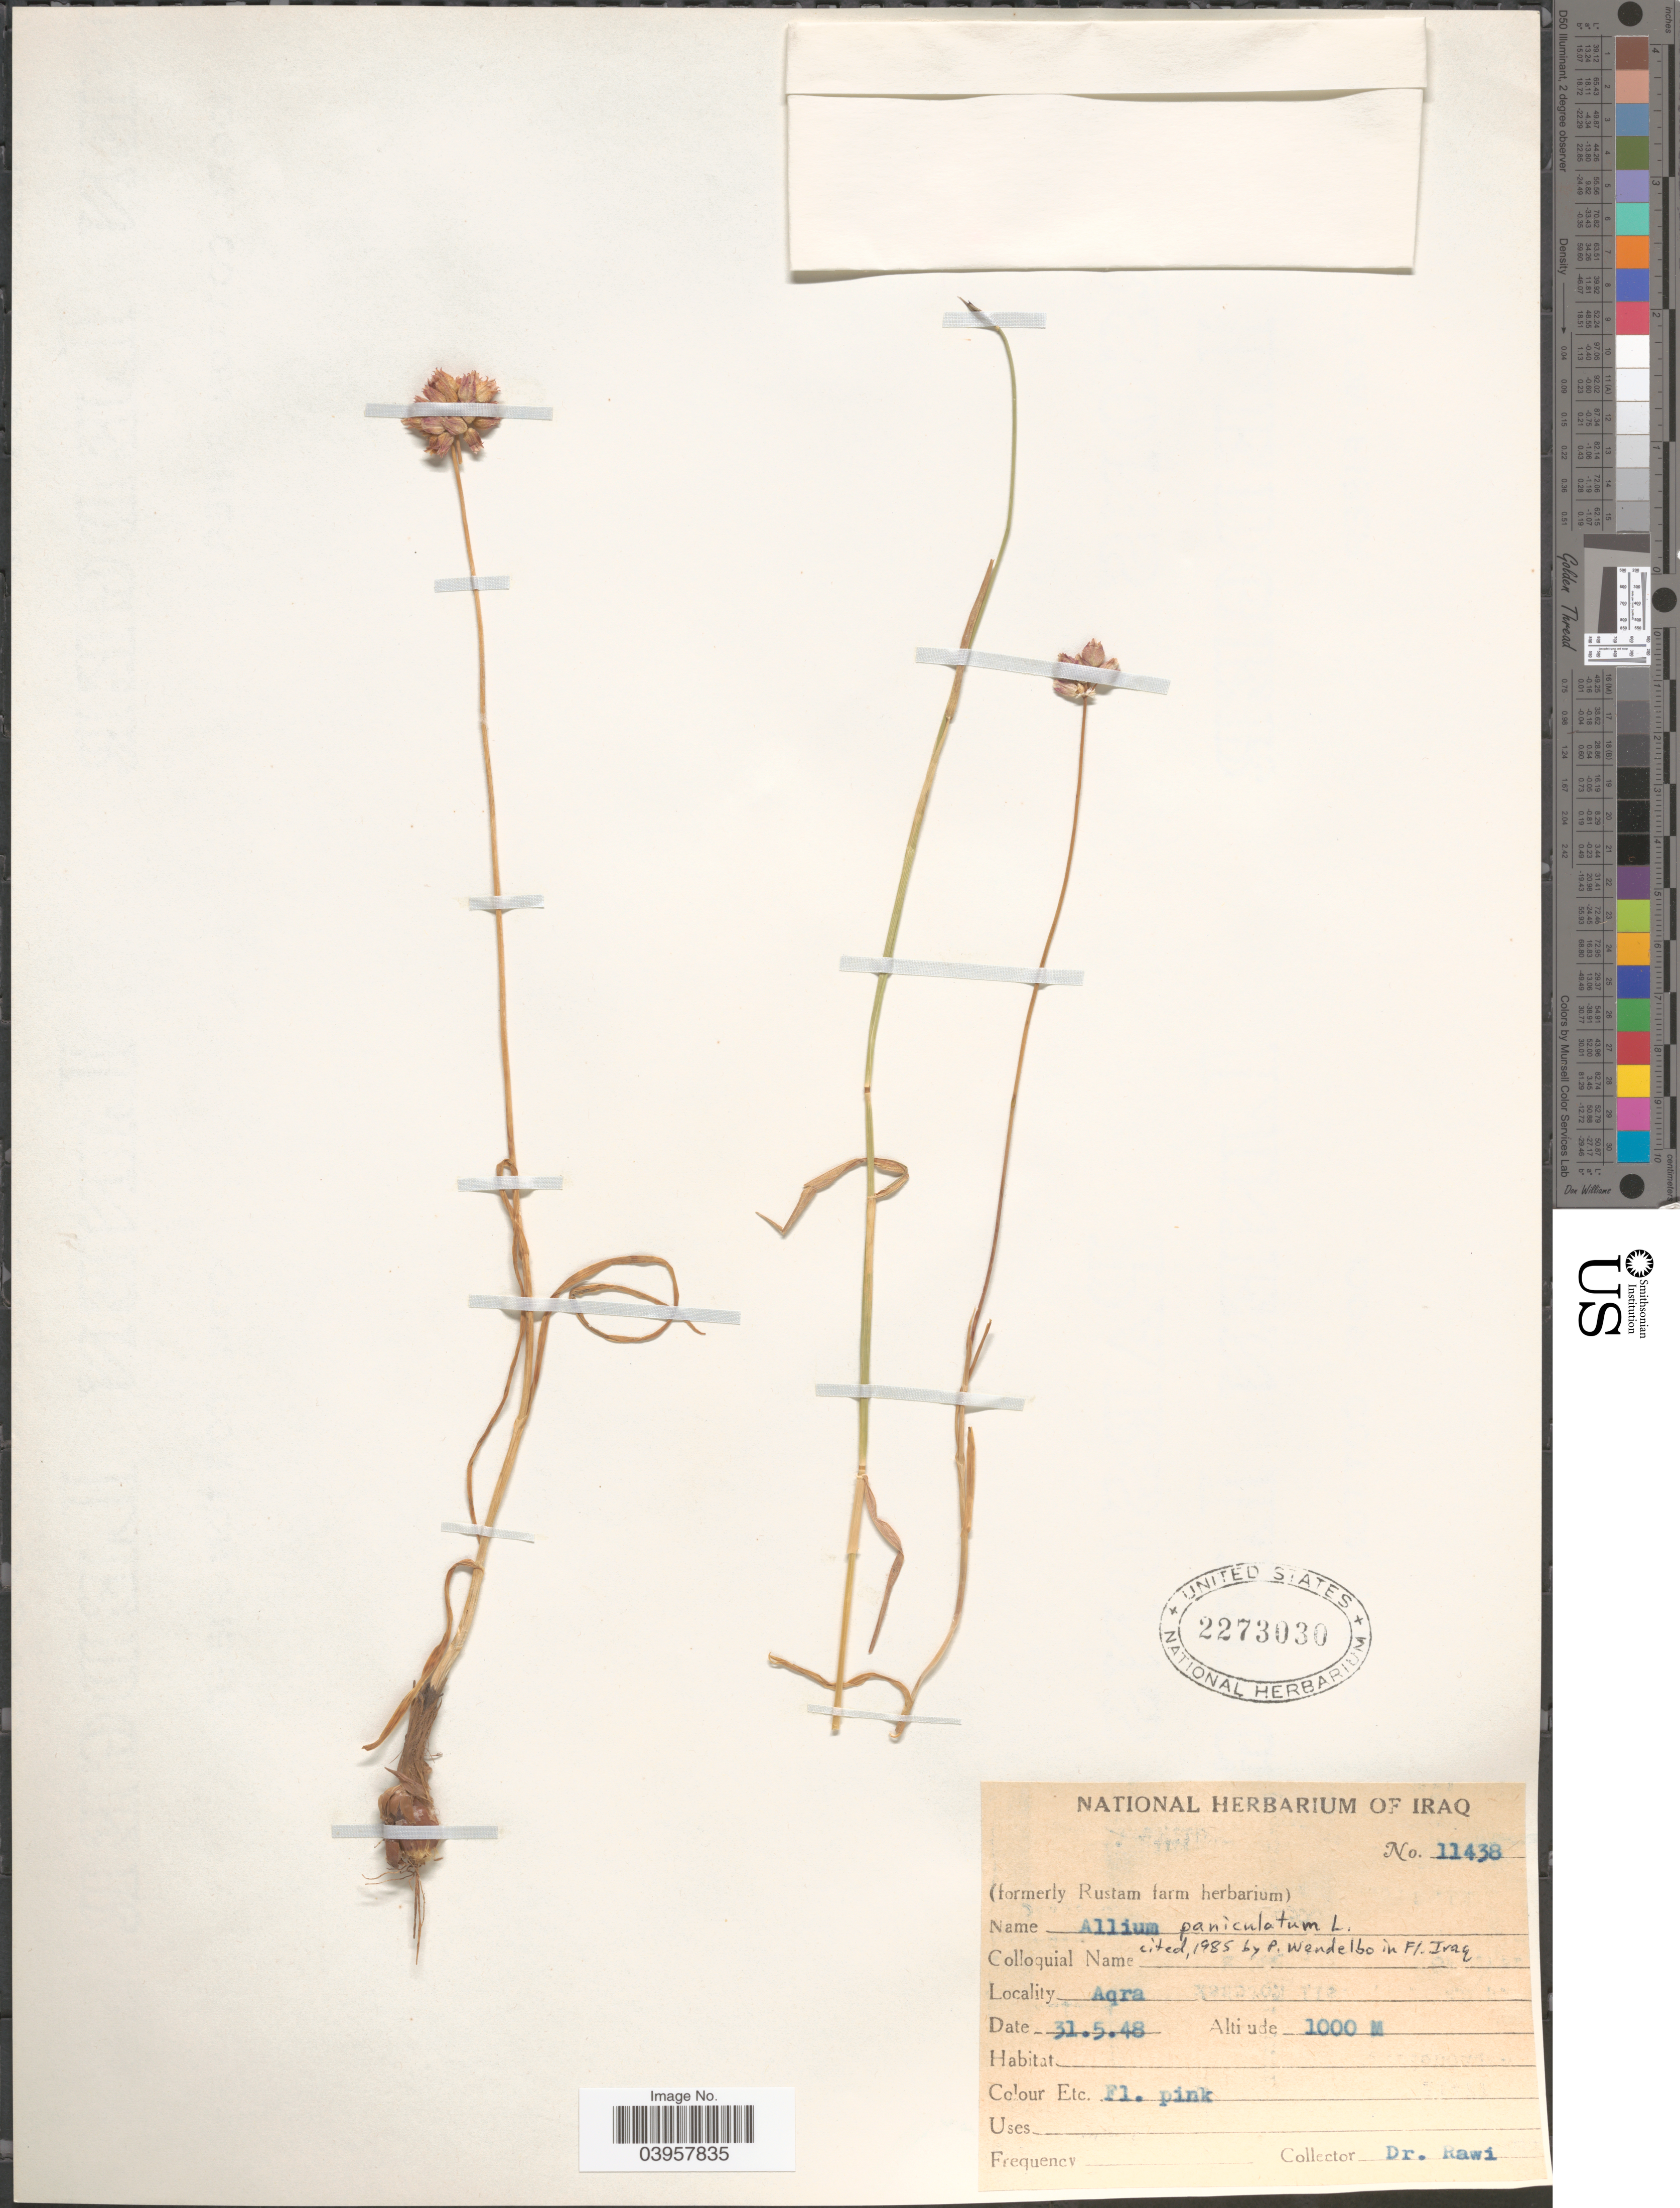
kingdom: Plantae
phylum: Tracheophyta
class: Liliopsida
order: Asparagales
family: Amaryllidaceae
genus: Allium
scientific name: Allium paniculatum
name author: L.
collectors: -. Rawi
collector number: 11438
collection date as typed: Transcribed d/m/y: 31/5/48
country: Iraq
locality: Aqra.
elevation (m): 1000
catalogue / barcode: US 2273030